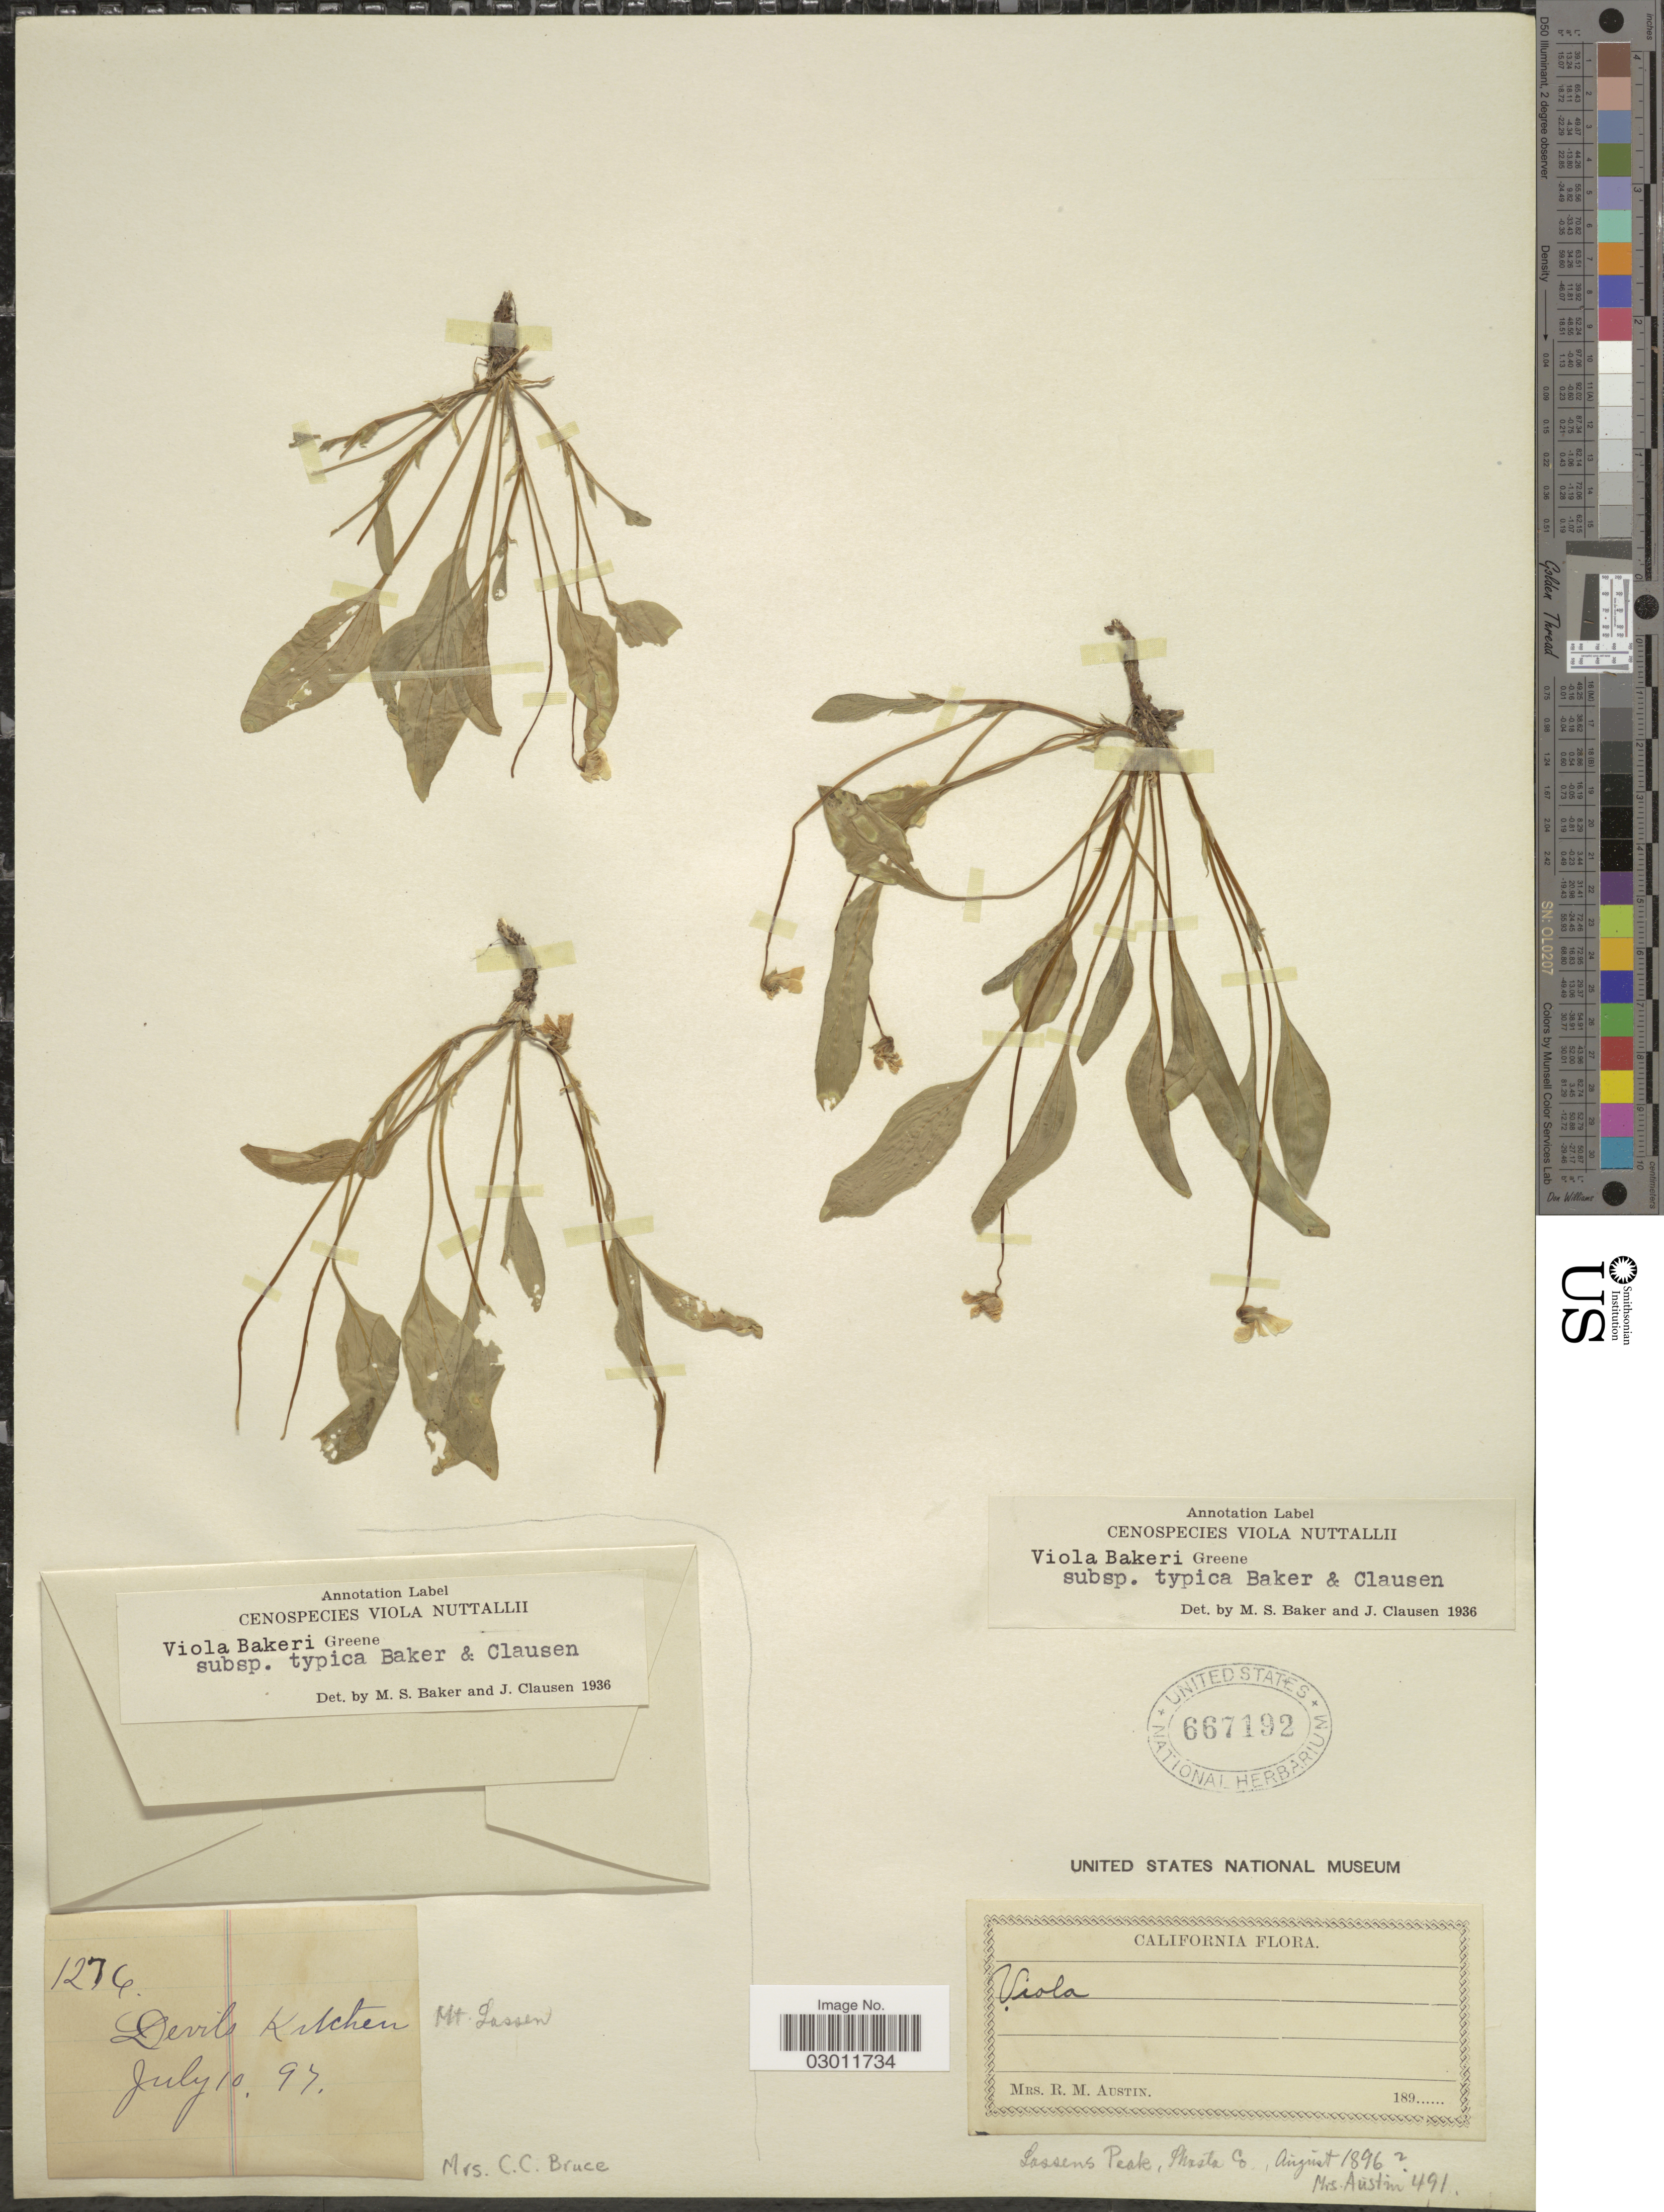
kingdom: Plantae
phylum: Tracheophyta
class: Magnoliopsida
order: Malpighiales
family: Violaceae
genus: Viola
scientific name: Viola bakeri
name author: Greene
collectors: C. Bruce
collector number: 1276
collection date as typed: Transcribed d/m/y: 10/7/97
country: United States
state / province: California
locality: Devils Kitchen, Mt. Lassen.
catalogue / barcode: US 667192-2